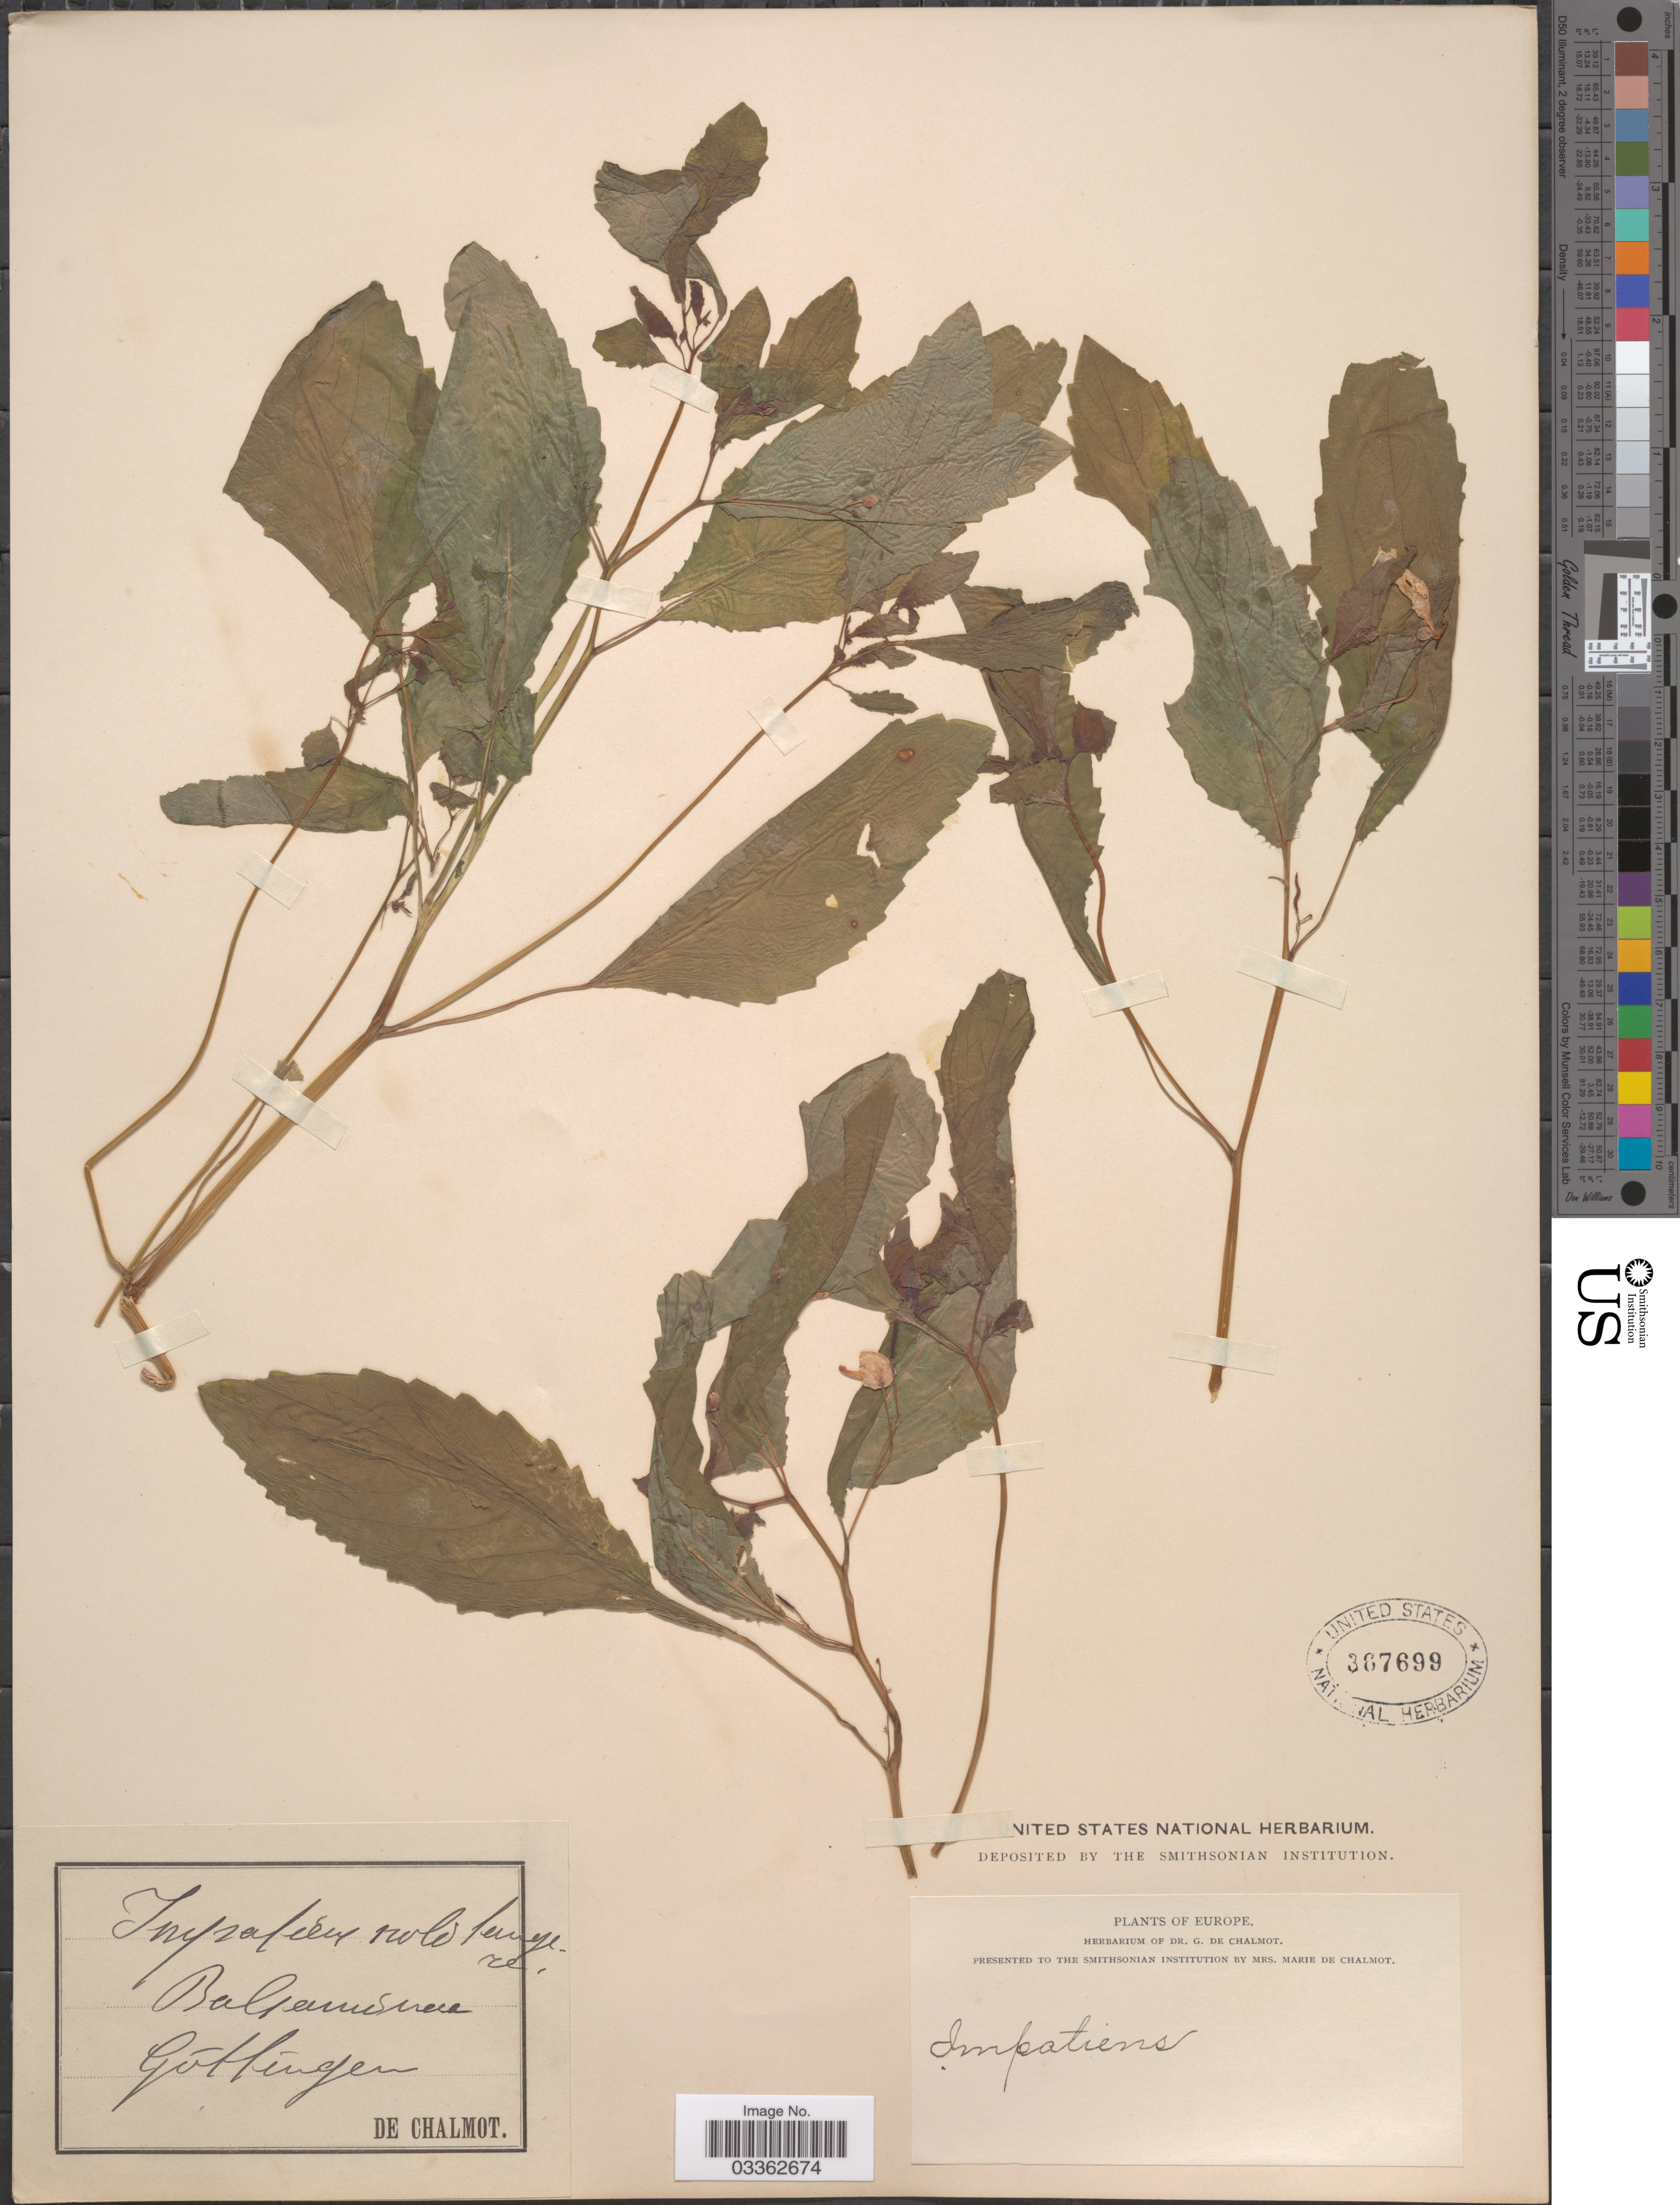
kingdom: Plantae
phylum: Tracheophyta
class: Magnoliopsida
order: Ericales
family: Balsaminaceae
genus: Impatiens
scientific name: Impatiens noli-tangere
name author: L.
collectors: G. de Chalmot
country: Germany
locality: Europe. Góttingen.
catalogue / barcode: US 367699